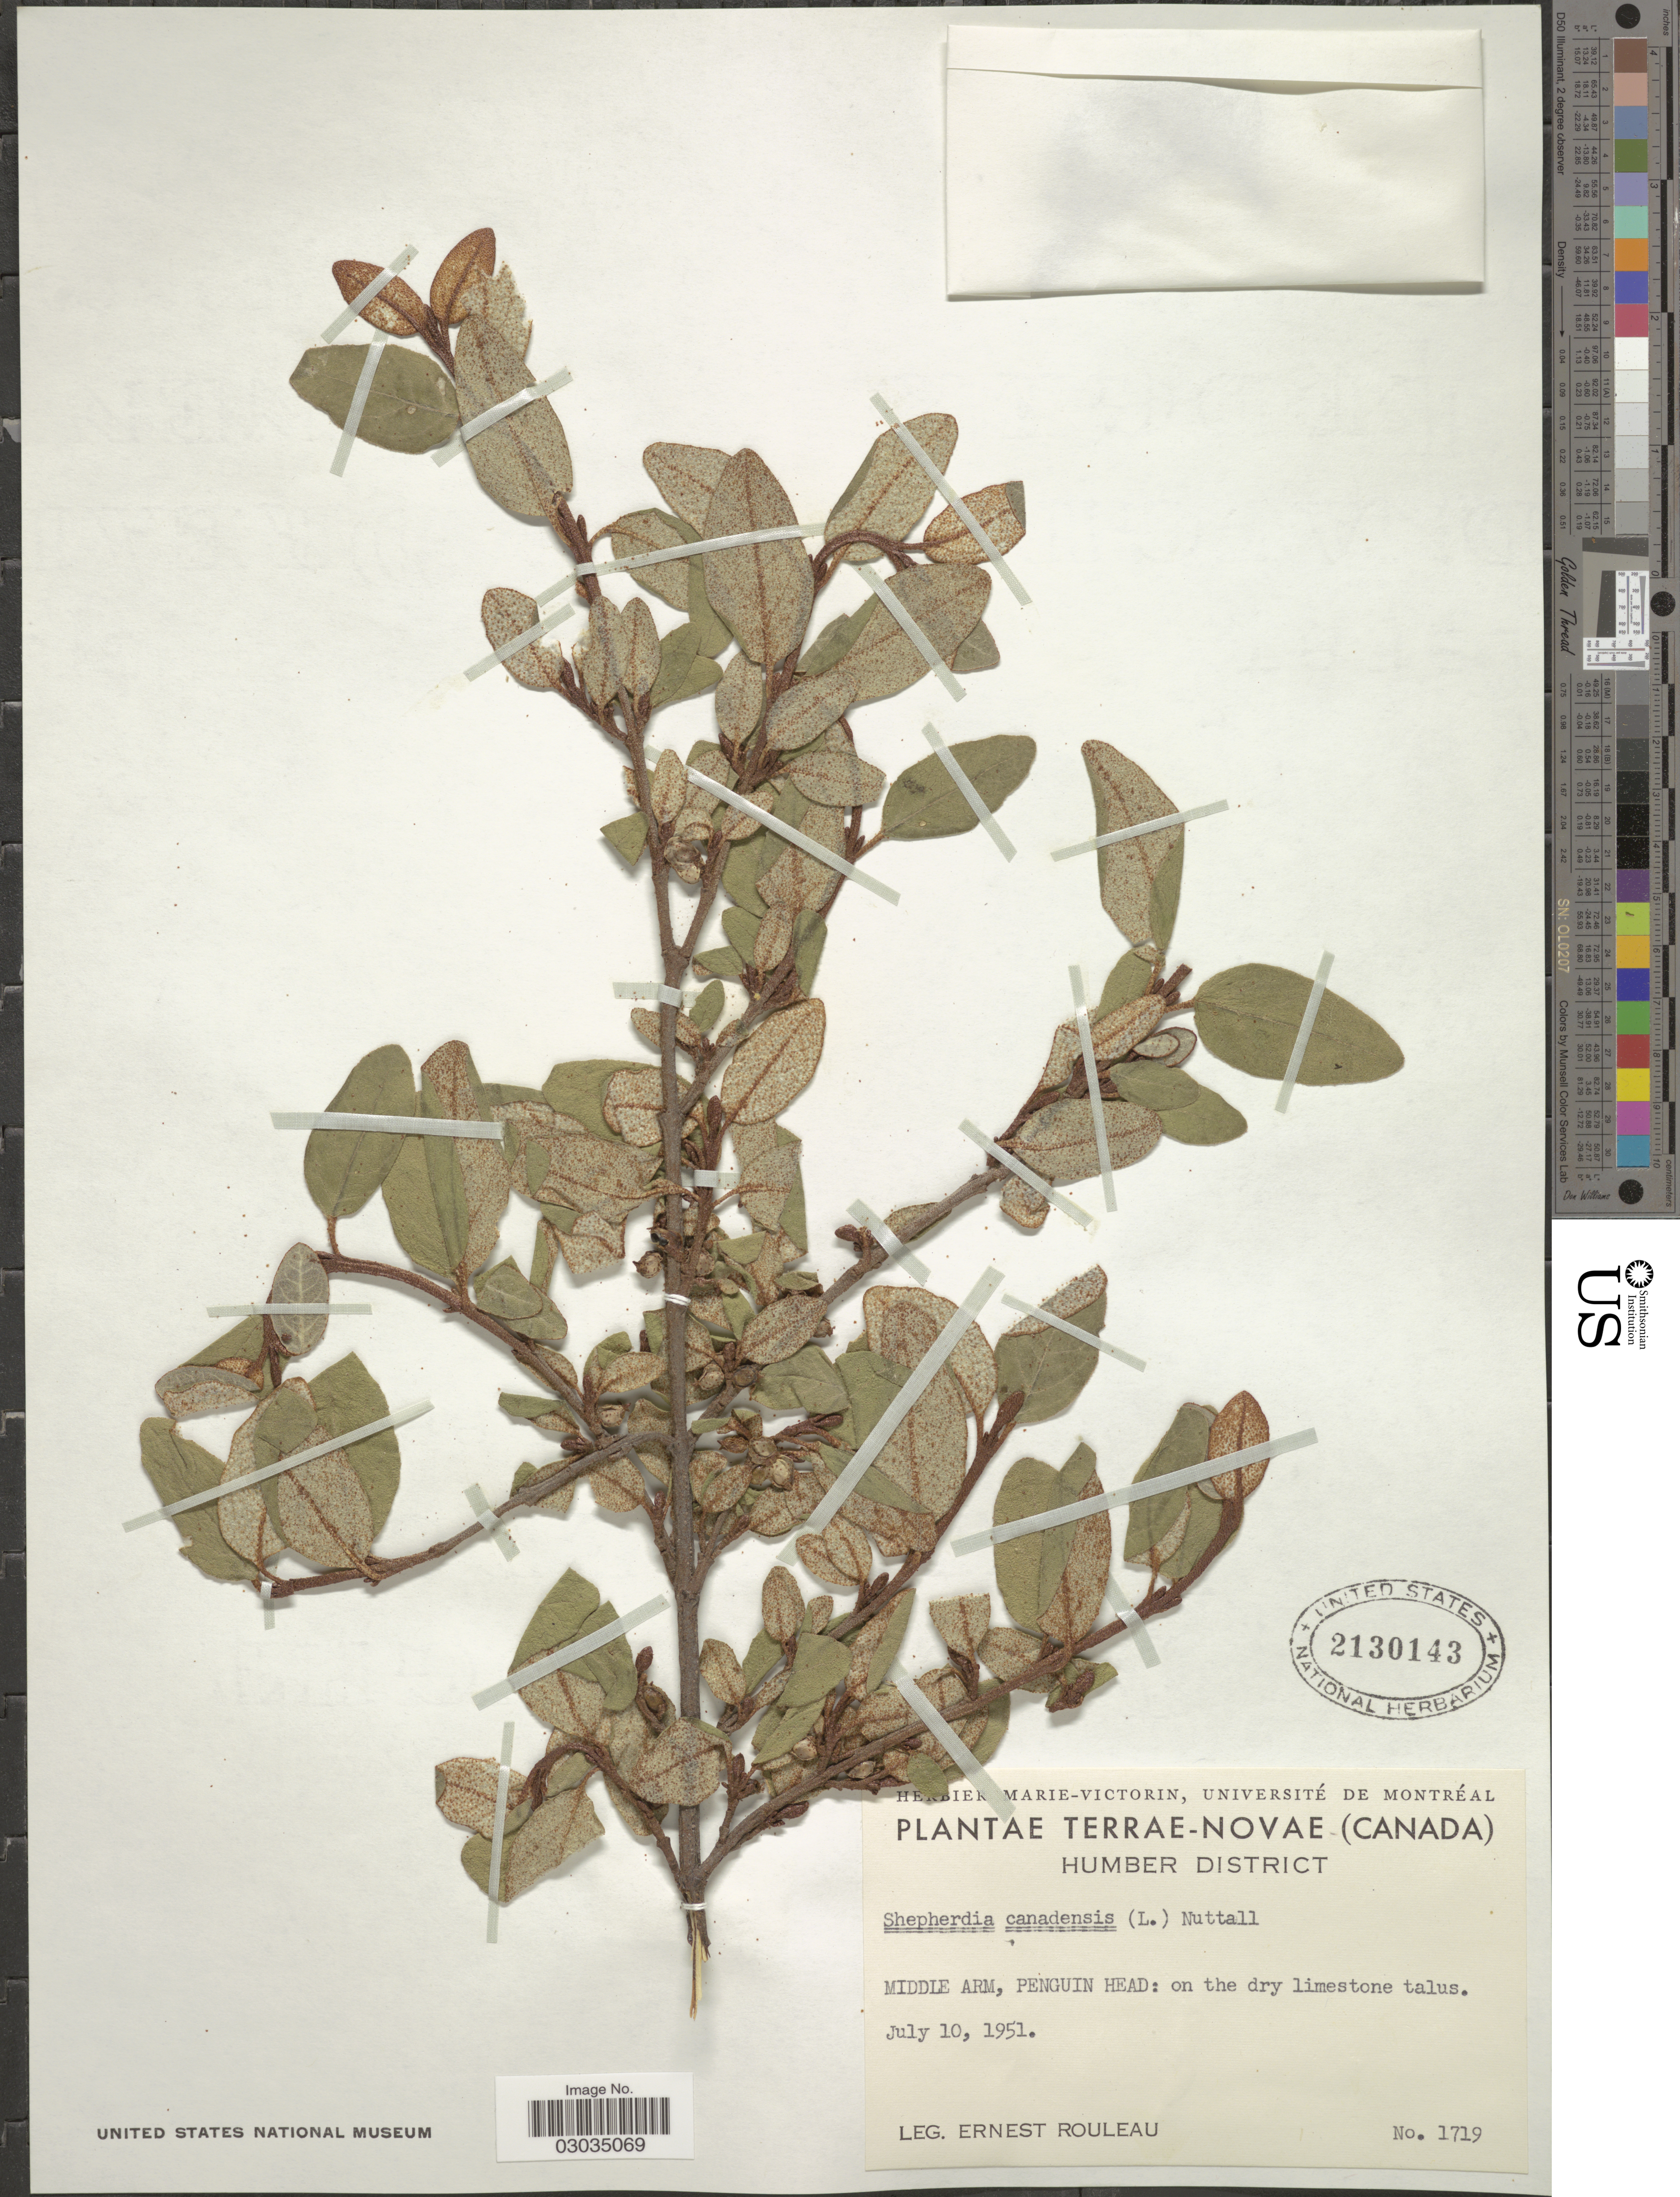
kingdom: Plantae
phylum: Tracheophyta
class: Magnoliopsida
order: Rosales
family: Elaeagnaceae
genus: Shepherdia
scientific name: Shepherdia canadensis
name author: (L.) Nutt.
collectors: E. Rouleau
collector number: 1719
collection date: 1951-07-10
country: Canada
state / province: Newfoundland and Labrador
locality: Terrae-Novae, Humber District, Middle Arm, Penguin Head.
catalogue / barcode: US 2130143